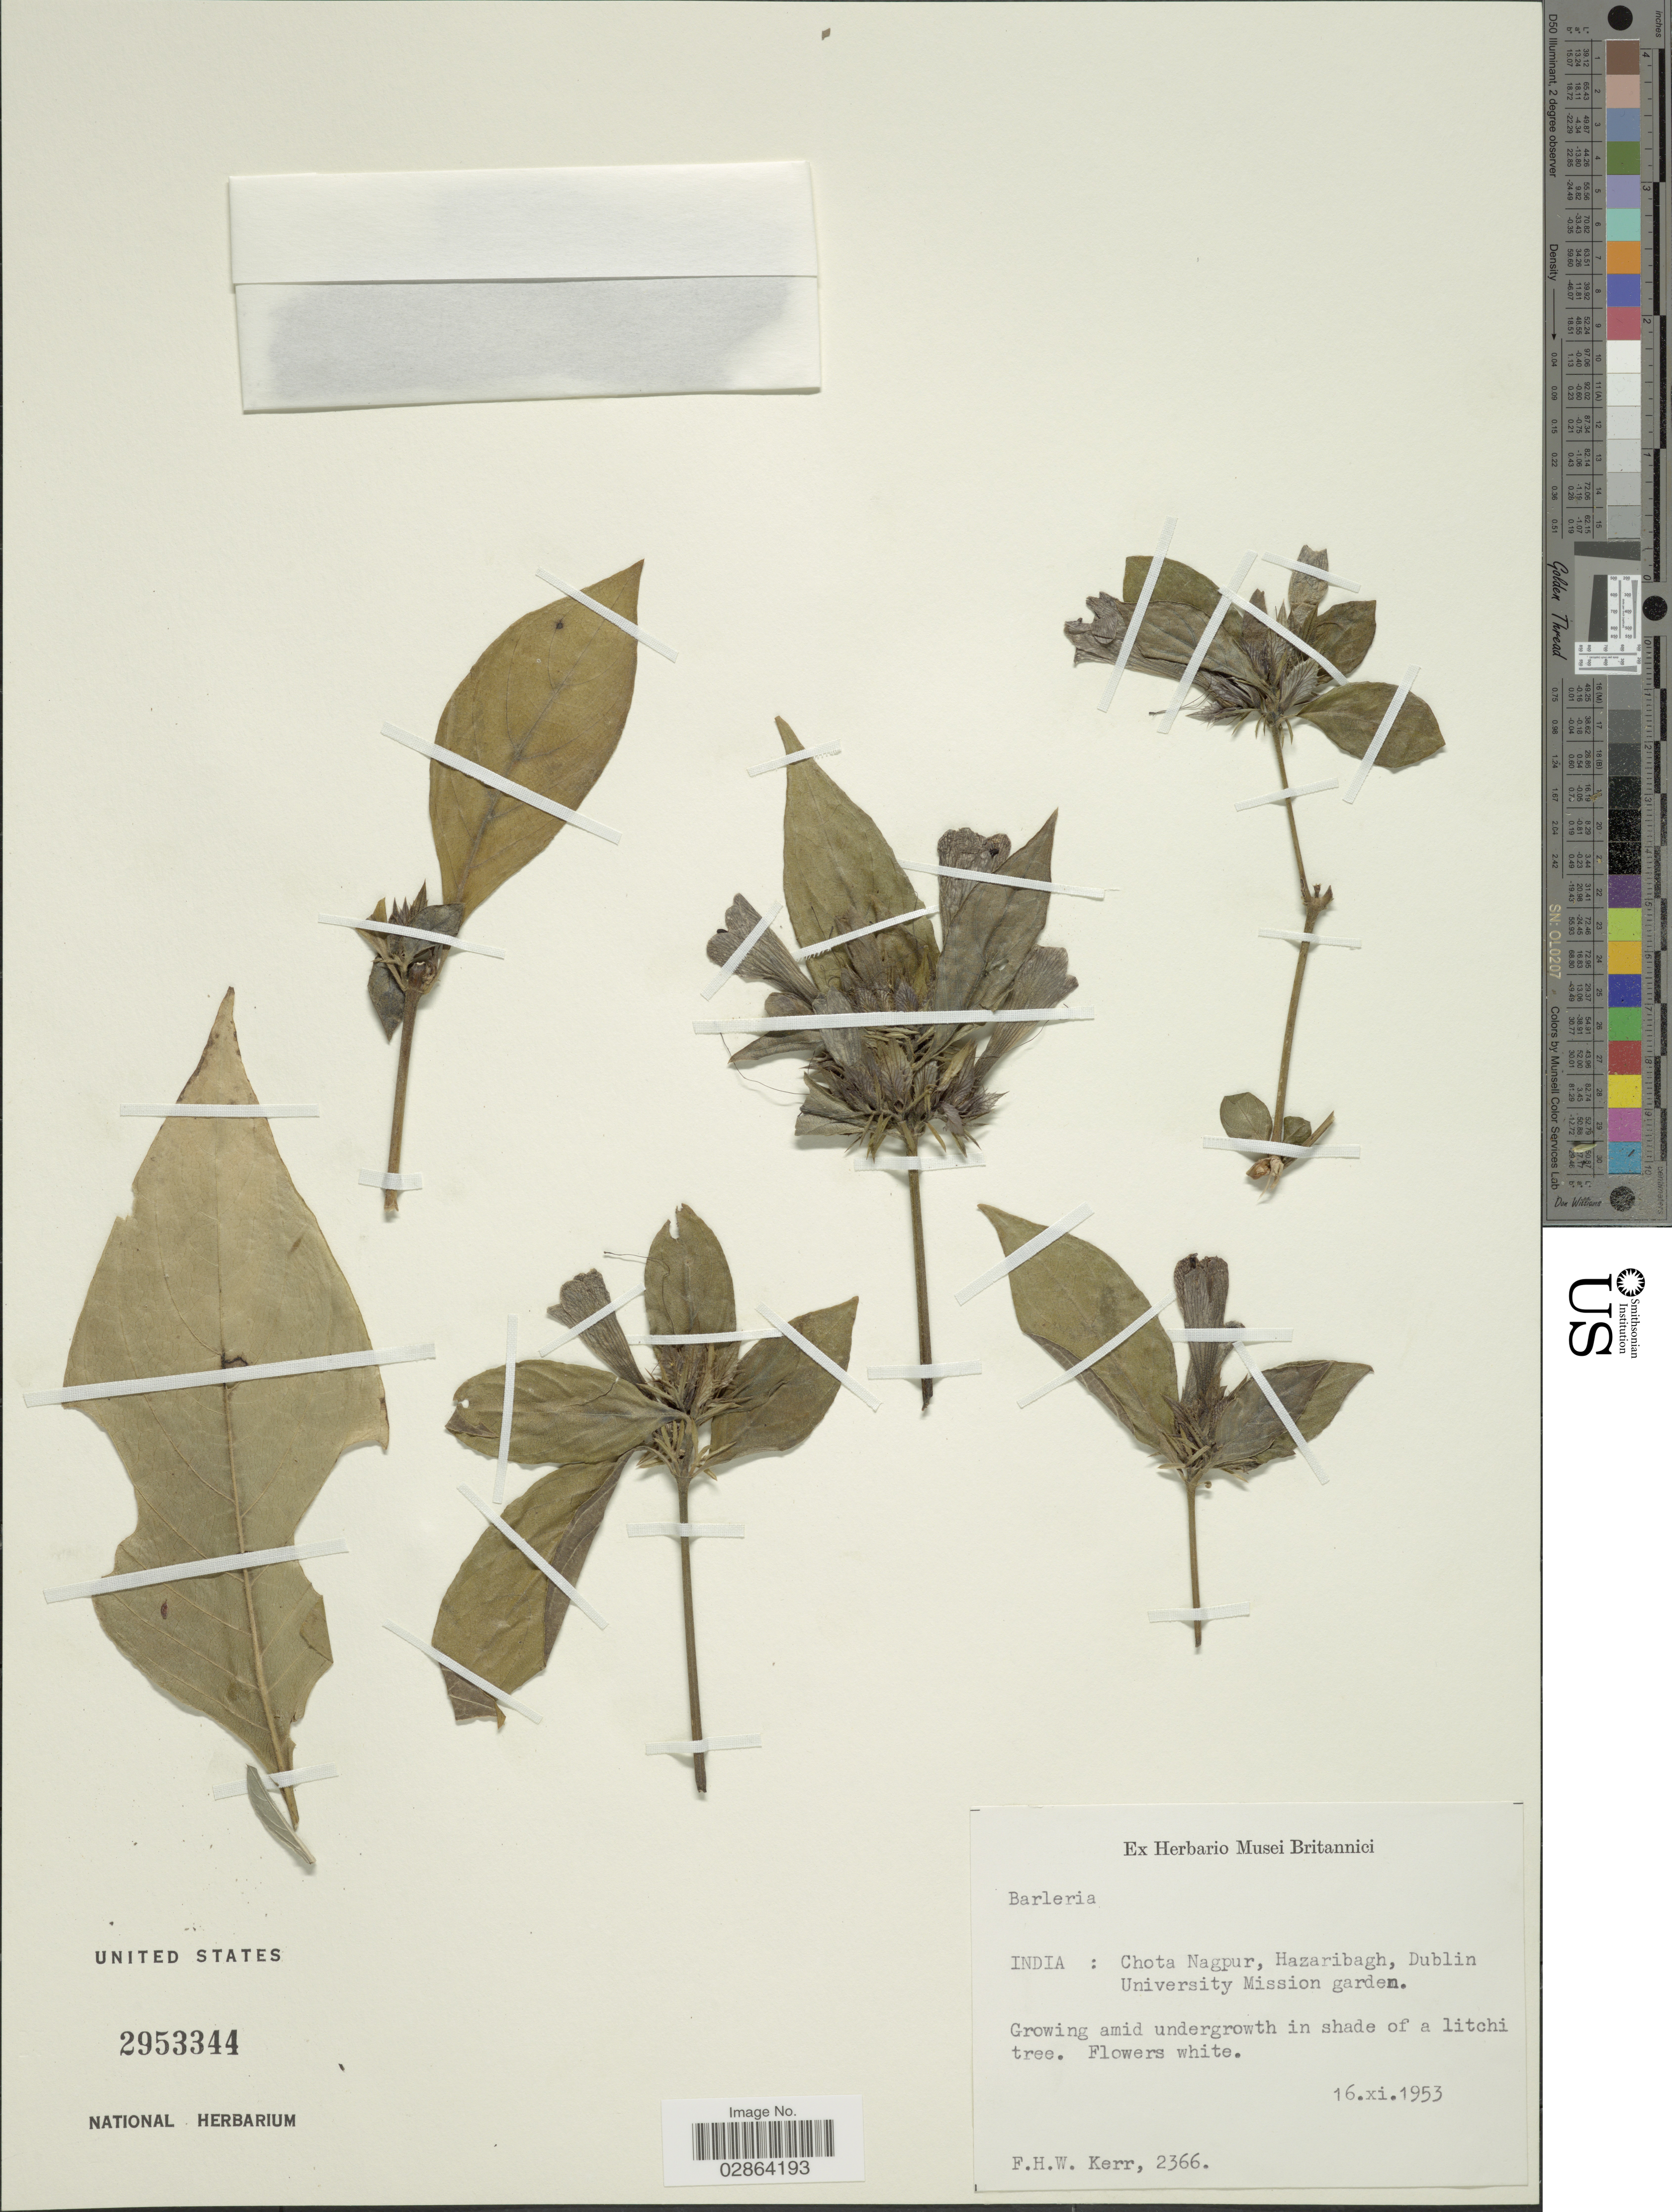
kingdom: Plantae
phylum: Tracheophyta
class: Magnoliopsida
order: Lamiales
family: Acanthaceae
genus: Barleria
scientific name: Barleria sp.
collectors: F. H. W. Kerr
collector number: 2366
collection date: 1953-11-16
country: India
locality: Chota Nagpur, Hazaribagh District, Dublin University Mission Garden.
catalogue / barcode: US 2953344